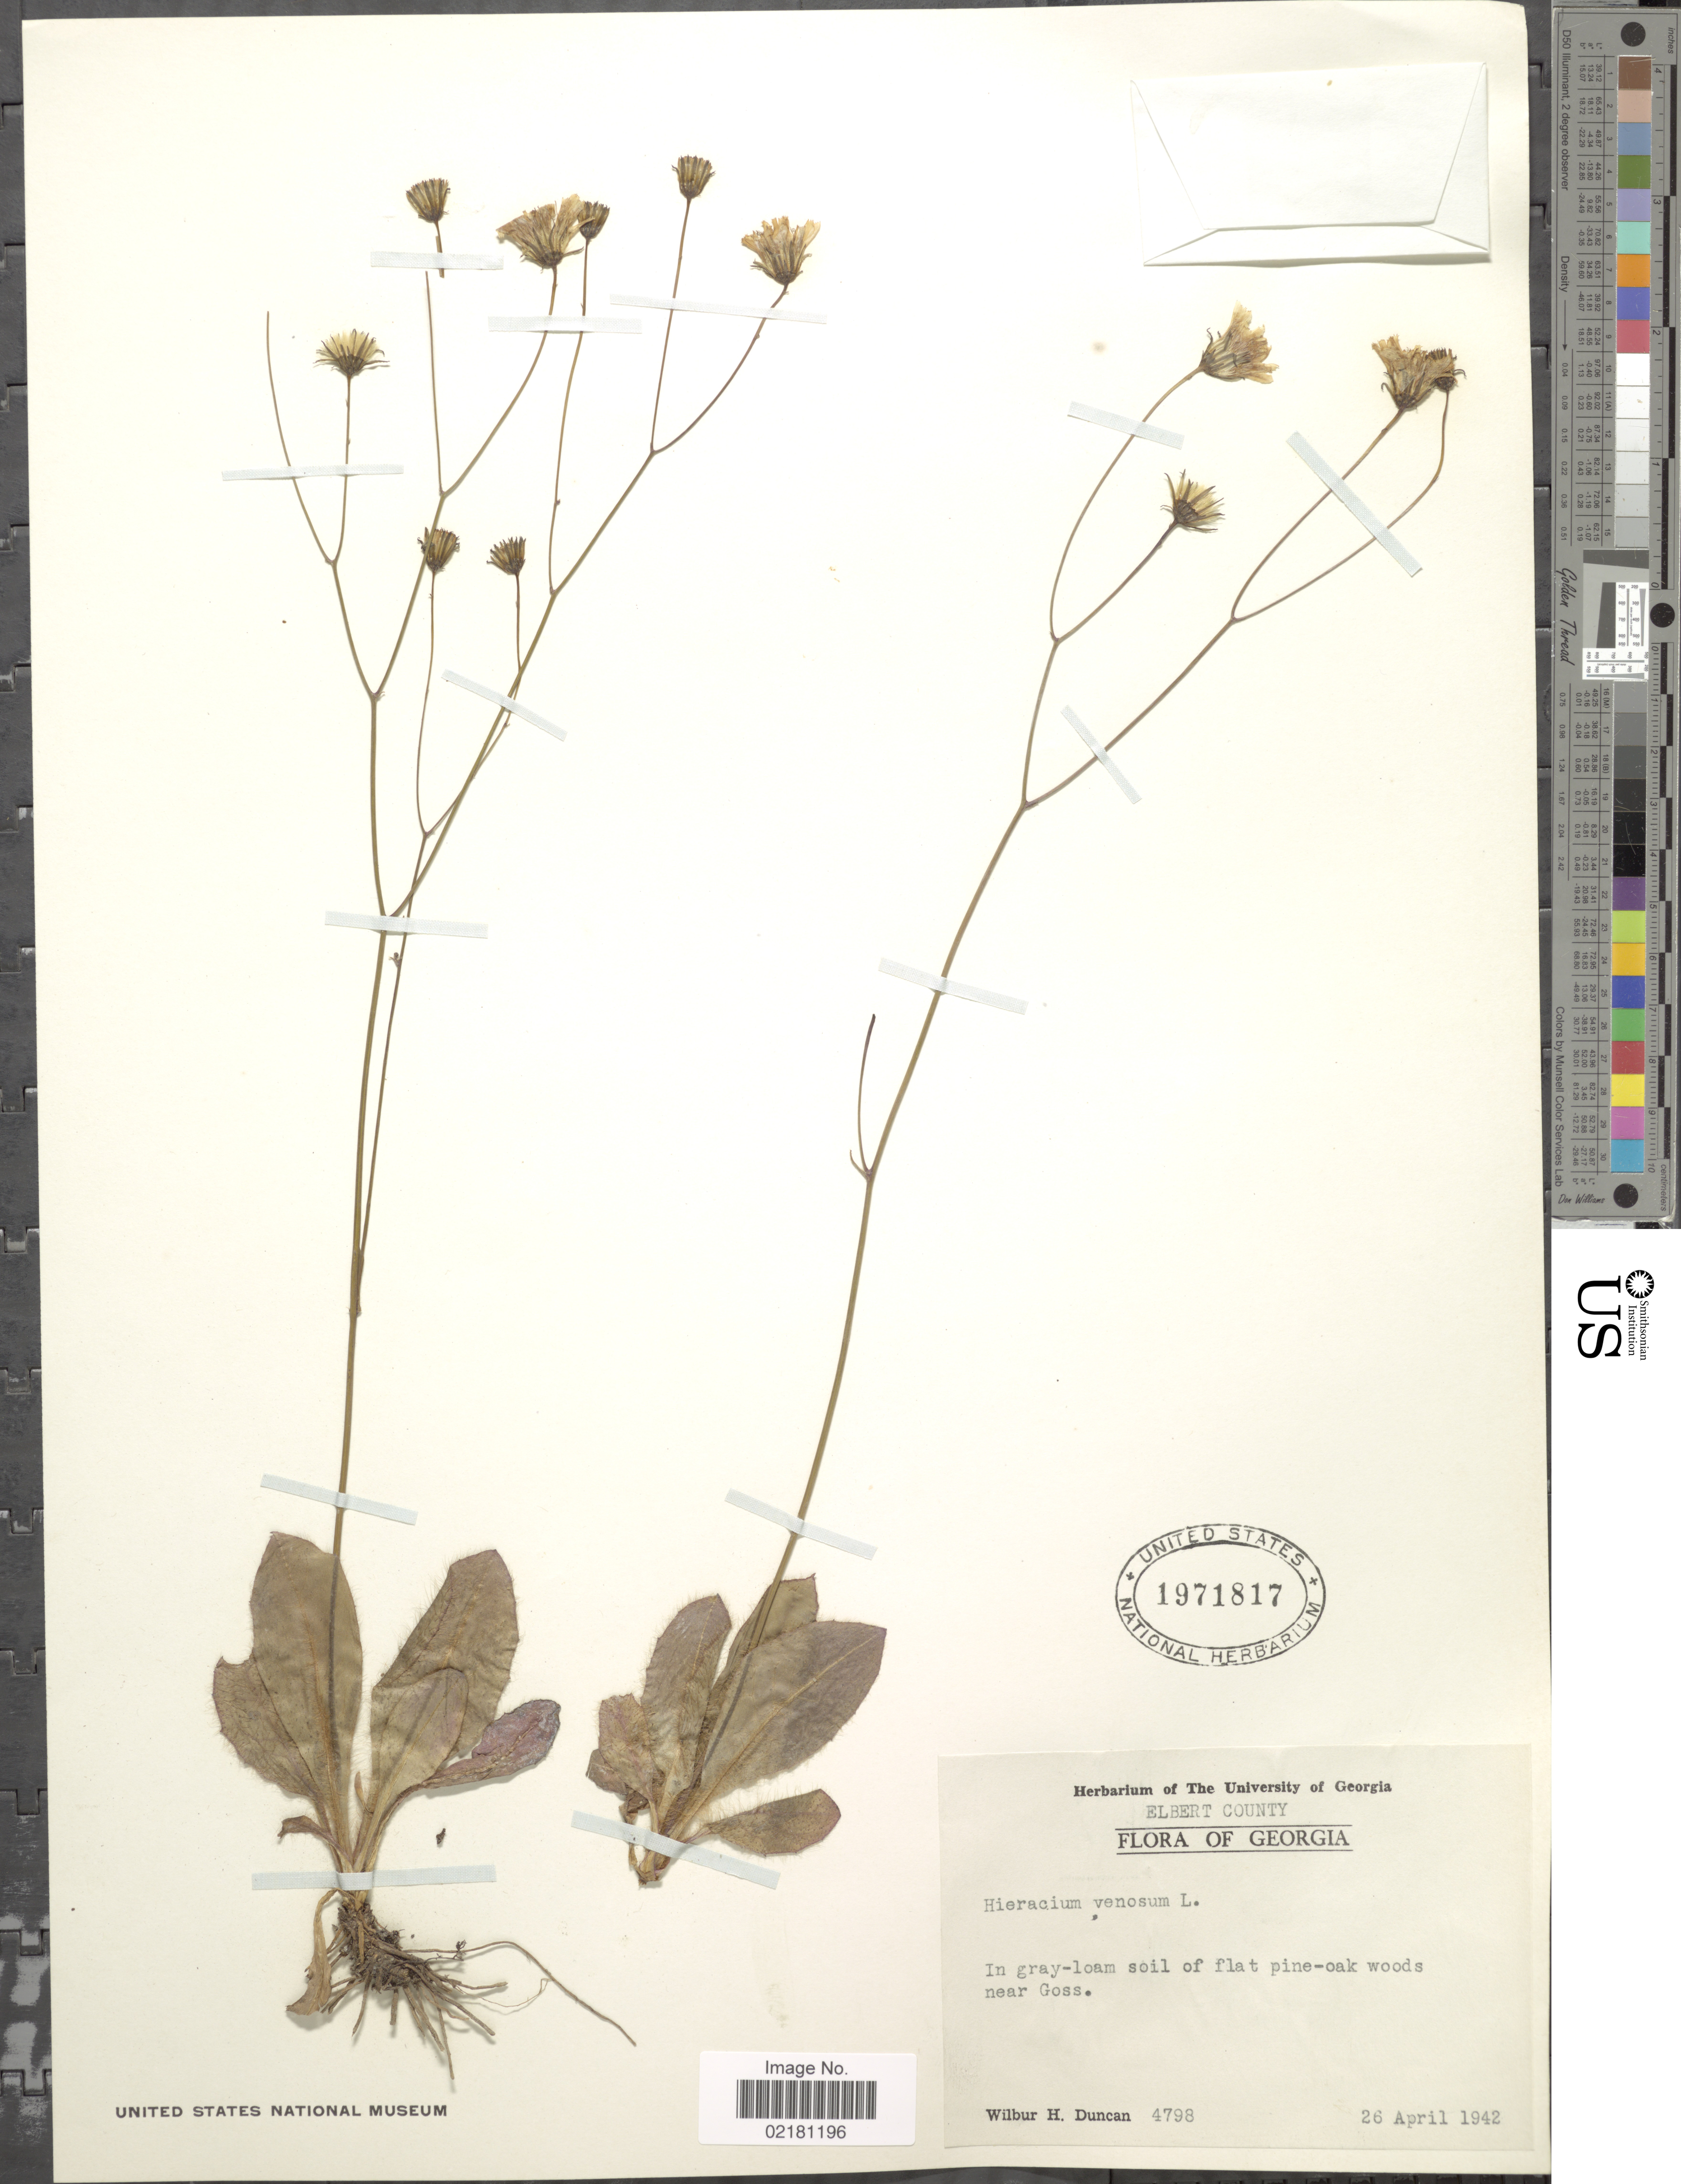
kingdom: Plantae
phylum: Tracheophyta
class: Magnoliopsida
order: Asterales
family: Asteraceae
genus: Hieracium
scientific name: Hieracium venosum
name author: L.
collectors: W. H. Duncan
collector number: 4798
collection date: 1942-04-26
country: United States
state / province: Georgia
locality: Elbert County. In gray-loam soil of flat pine-oak woods near Goss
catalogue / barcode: US 1971817